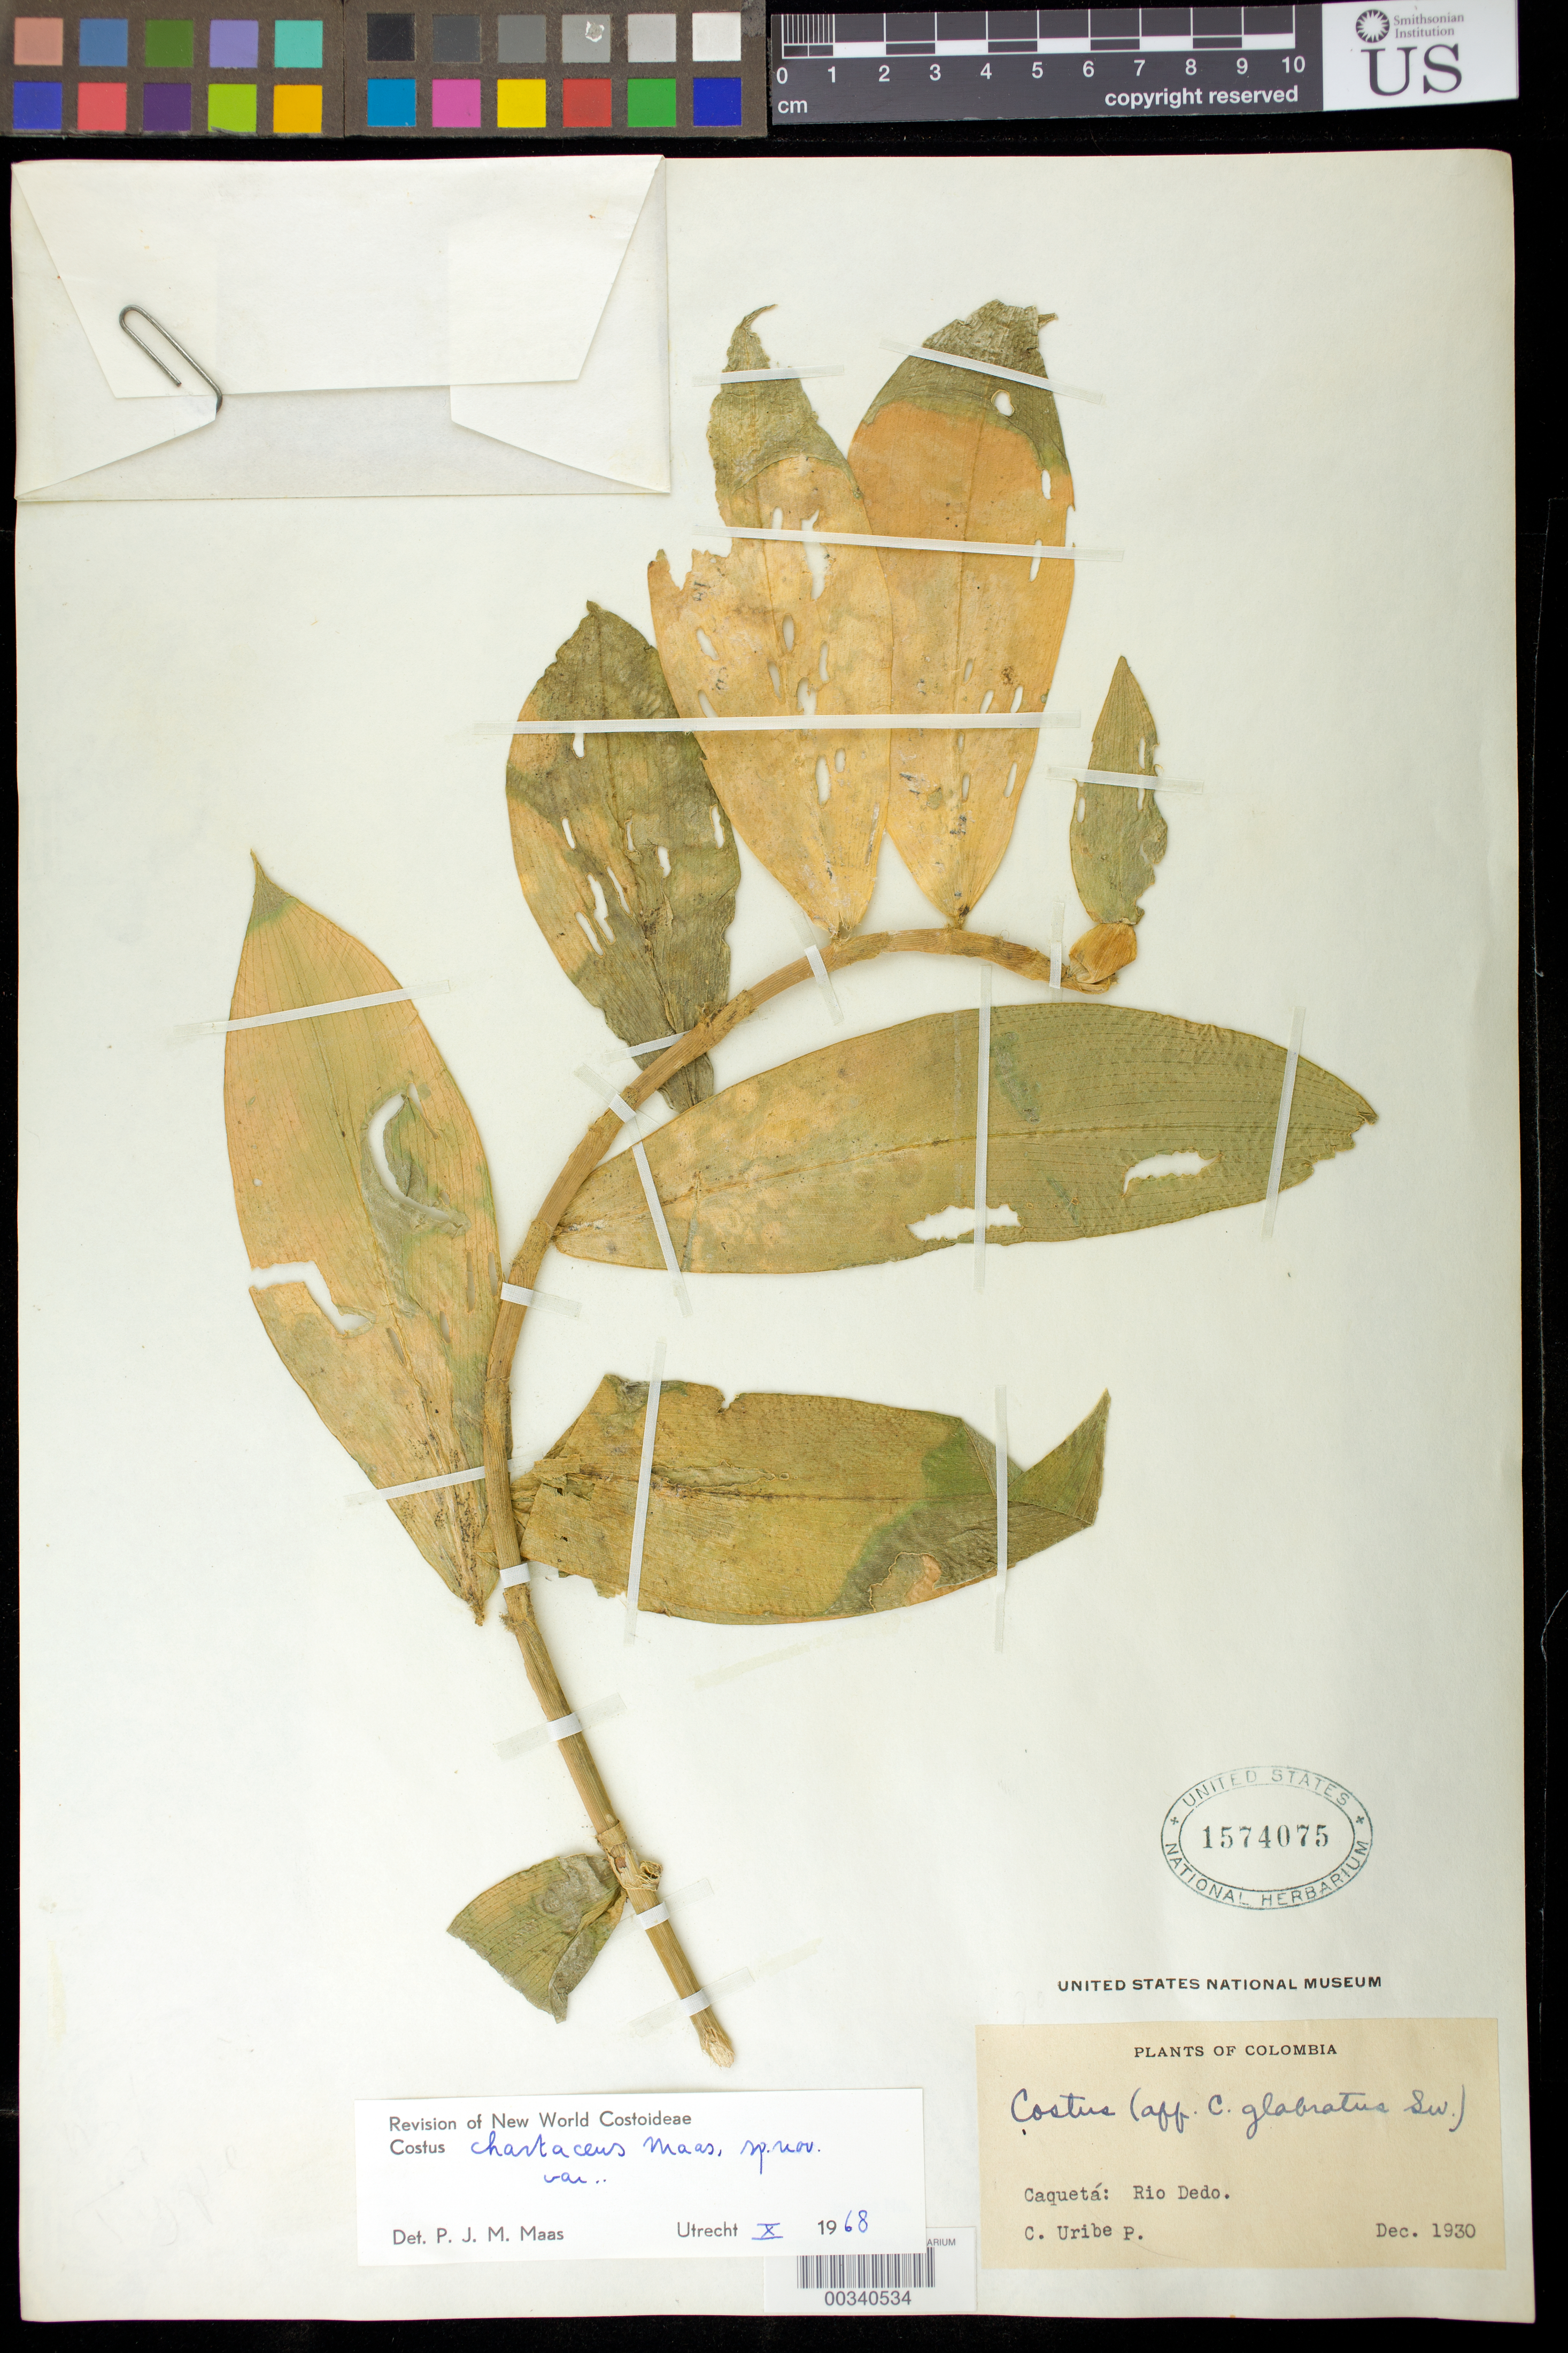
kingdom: Plantae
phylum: Tracheophyta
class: Liliopsida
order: Zingiberales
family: Costaceae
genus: Costus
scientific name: Costus chartaceus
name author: Maas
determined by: Maas, Paul J. M.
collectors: C. Uribe P.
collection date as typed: Dec 1930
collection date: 1930-12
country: Colombia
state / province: Caquetá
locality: Rio Dedo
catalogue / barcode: US 1574075